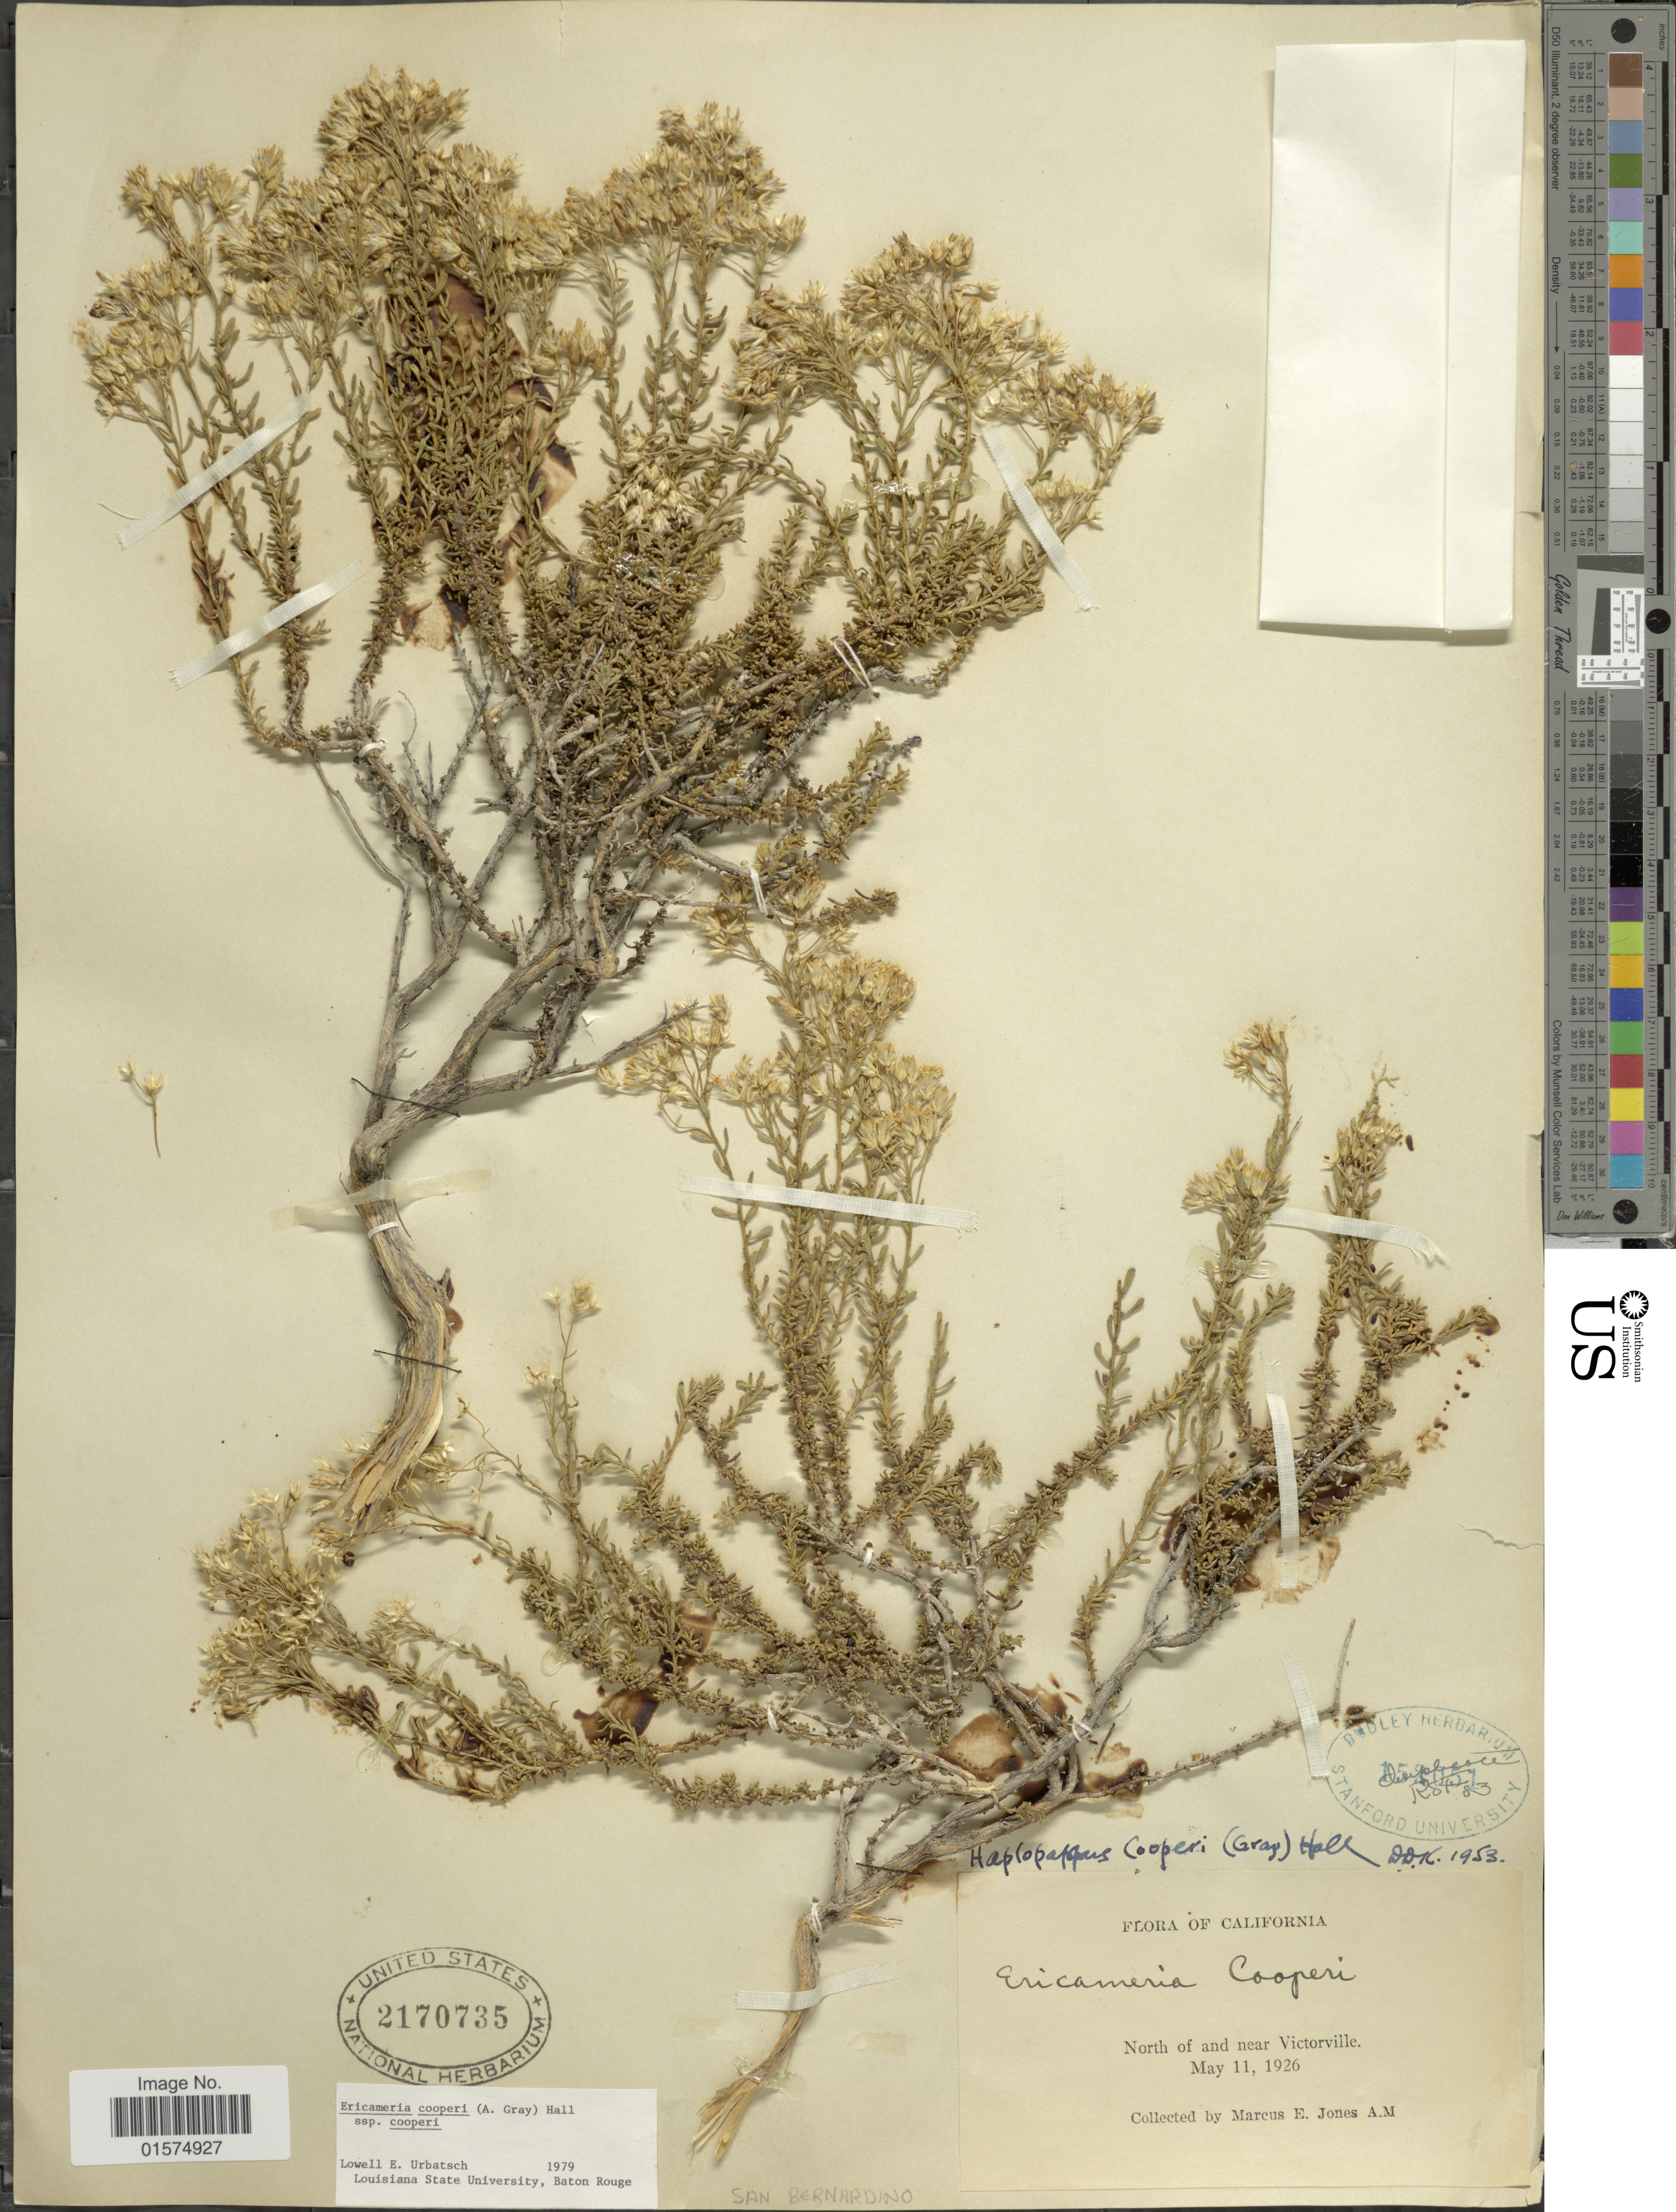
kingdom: Plantae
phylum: Tracheophyta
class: Magnoliopsida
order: Asterales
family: Asteraceae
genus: Ericameria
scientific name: Ericameria cooperi var. cooperi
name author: (A. Gray) Hall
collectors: M. E. Jones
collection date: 1926-05-11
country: United States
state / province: California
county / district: San Barnadino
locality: North of and near Victorville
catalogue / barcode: US 2170735